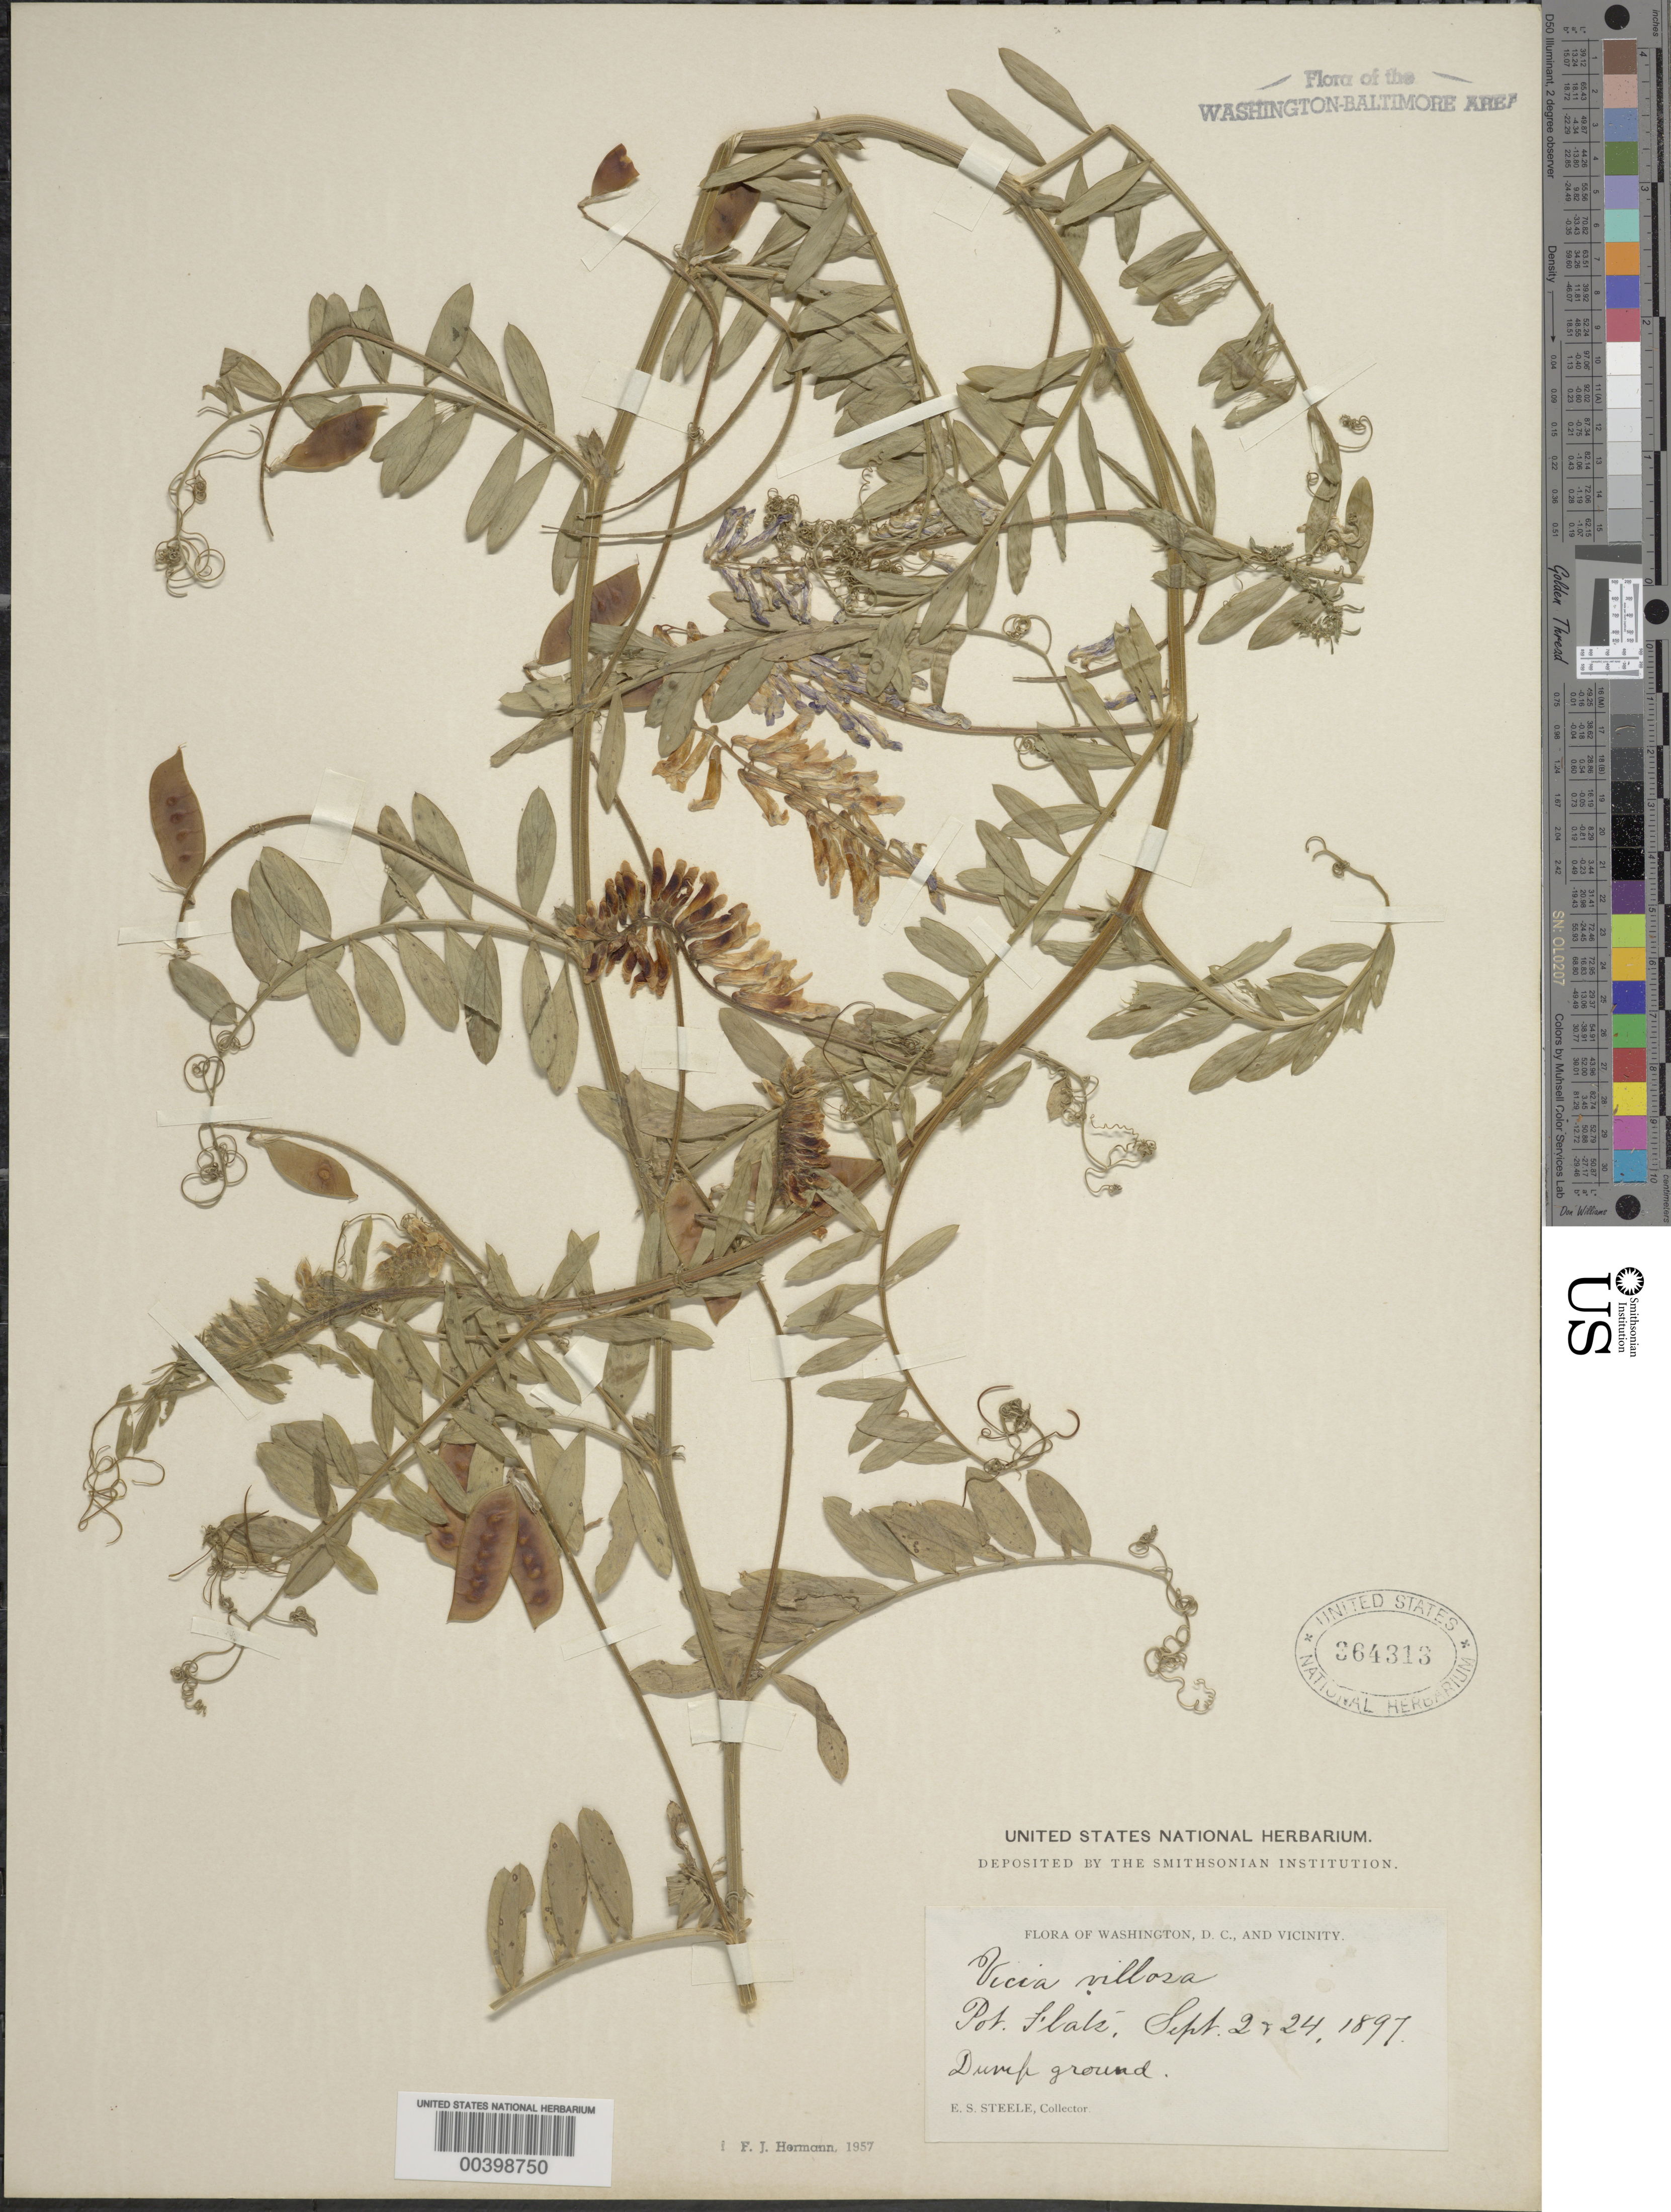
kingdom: Plantae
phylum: Tracheophyta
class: Magnoliopsida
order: Fabales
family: Fabaceae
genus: Vicia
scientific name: Vicia villosa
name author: Roth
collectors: E. Steele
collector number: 3852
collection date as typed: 02 Sep 1897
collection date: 1897-09-02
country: United States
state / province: District of Columbia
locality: Potomac Flats, Washington DC area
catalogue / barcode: US 364313